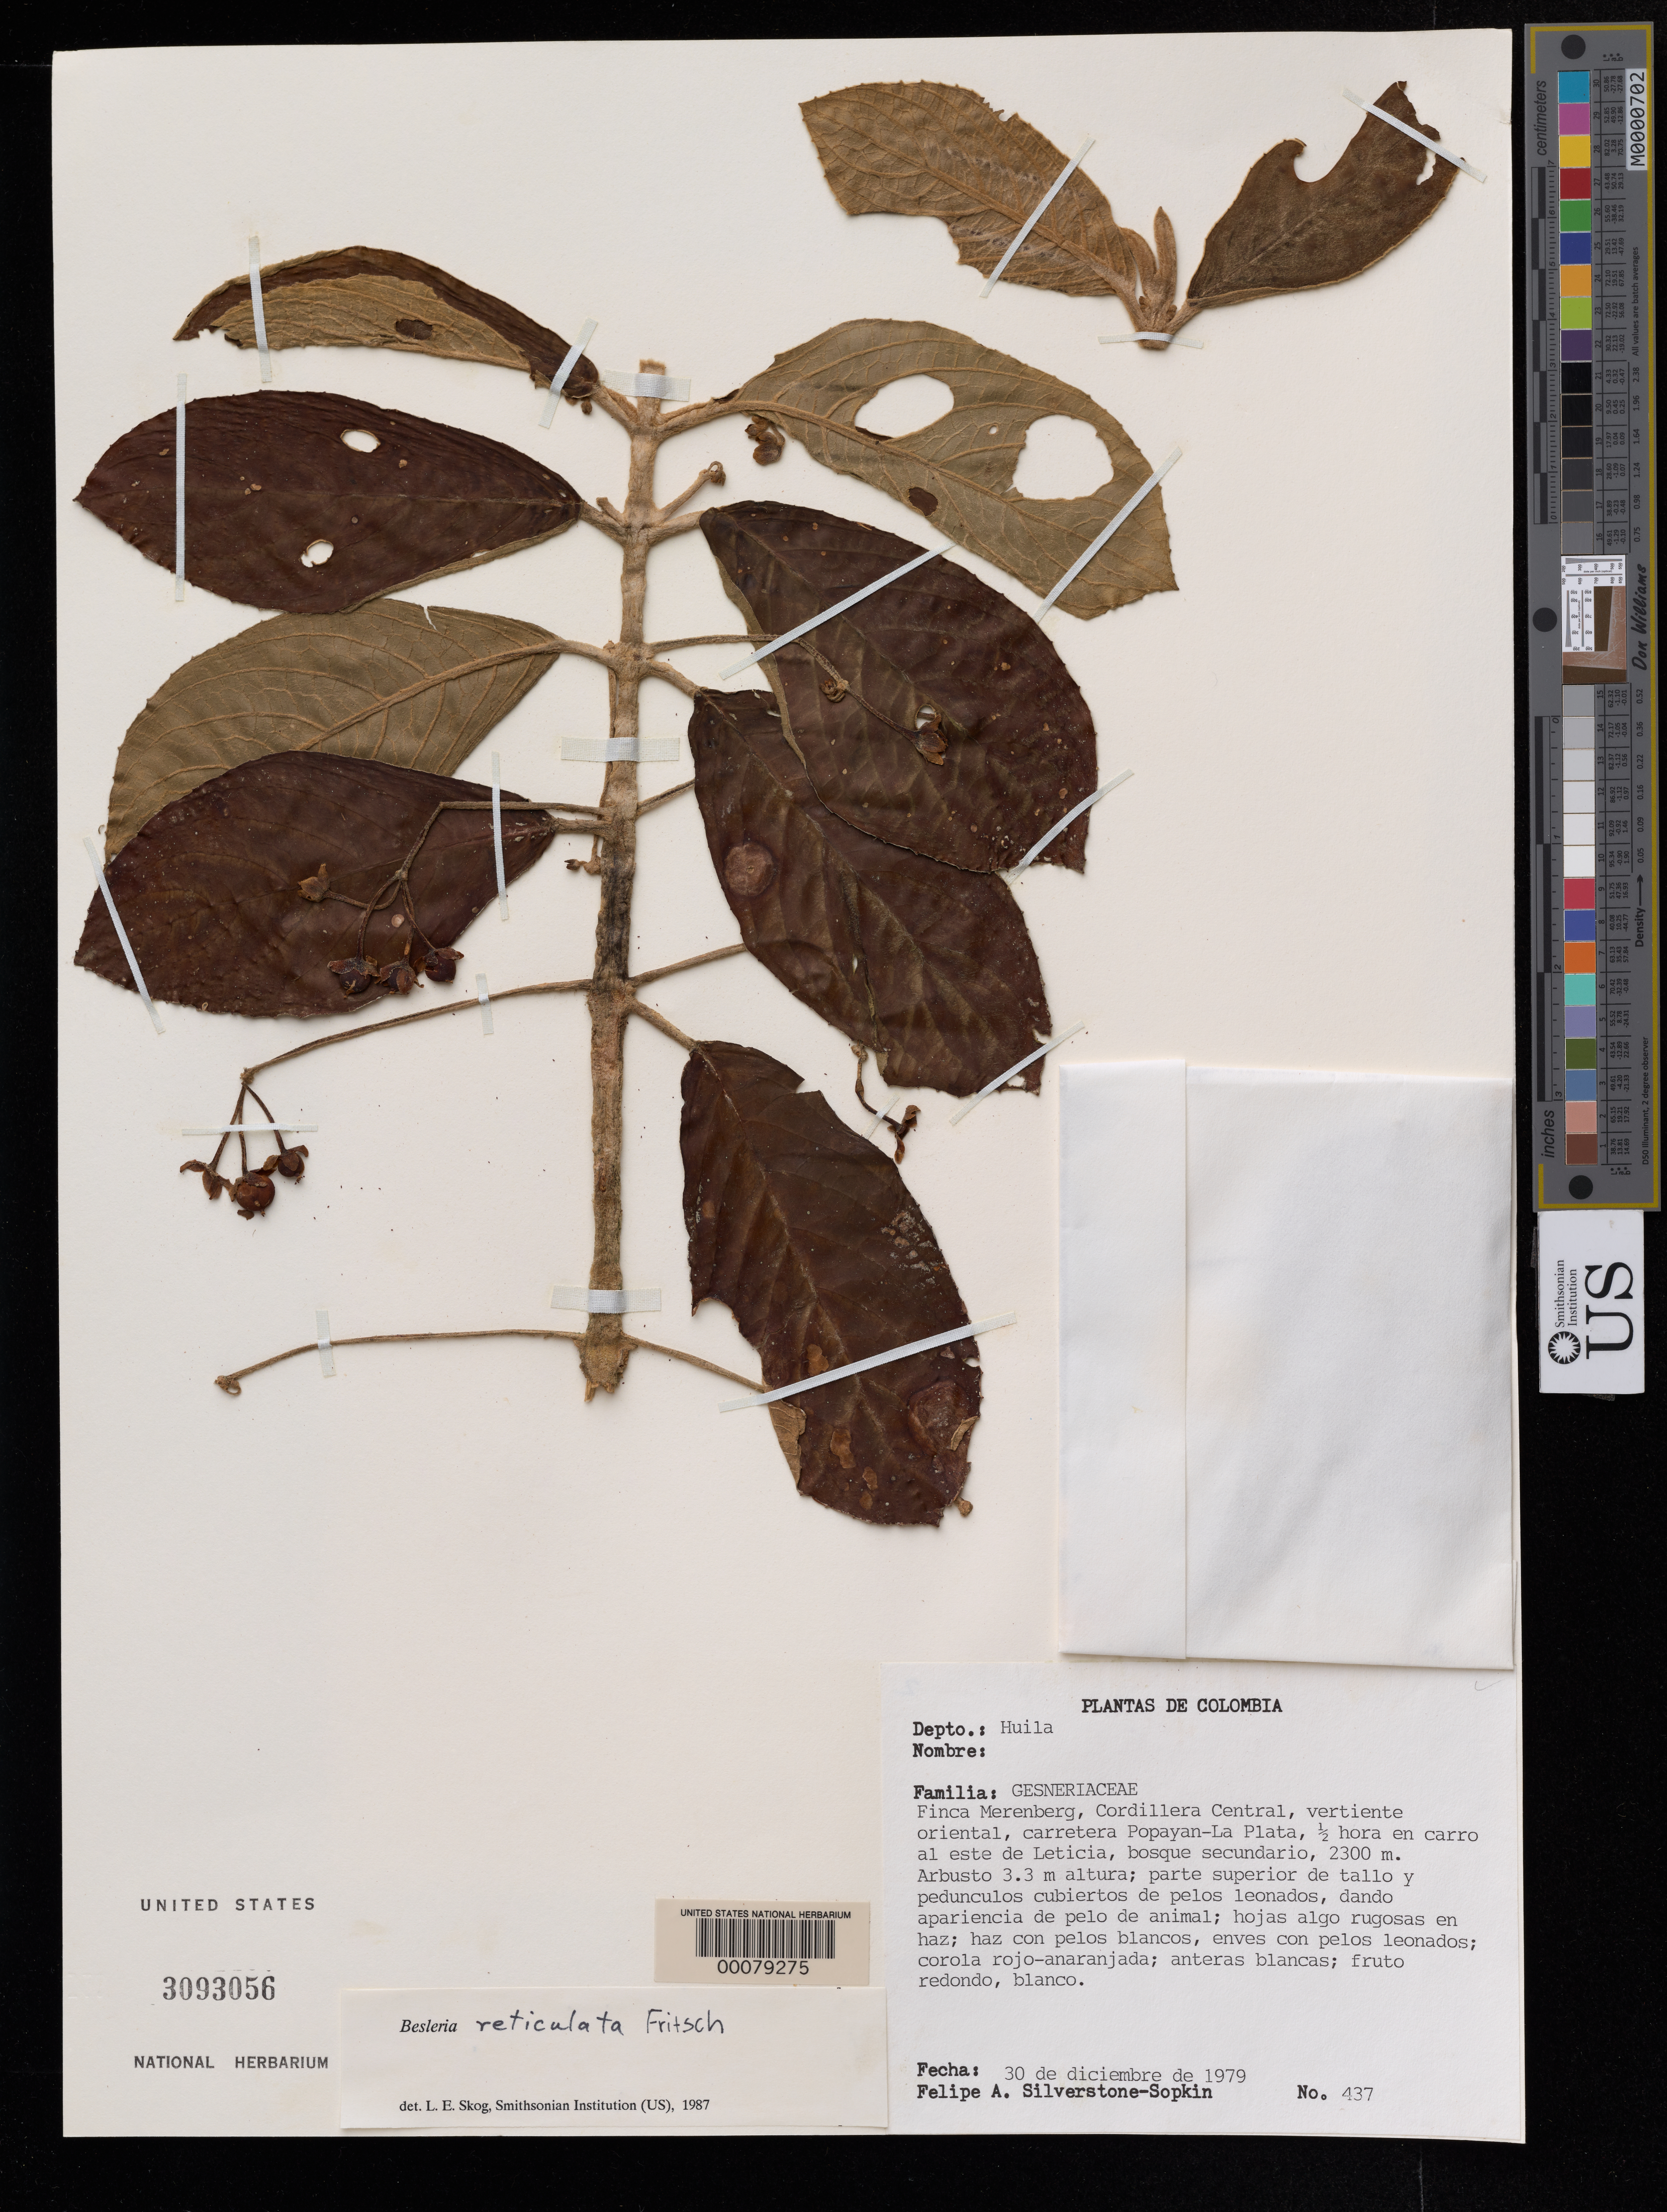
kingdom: Plantae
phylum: Tracheophyta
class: Magnoliopsida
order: Lamiales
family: Gesneriaceae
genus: Besleria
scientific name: Besleria reticulata var. reticulata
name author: Fritsch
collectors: P. A. Silverstone-Sopkin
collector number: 437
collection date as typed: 30 Dec 1979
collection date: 1979-12-30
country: Colombia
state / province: Huila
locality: Finca Merenberg, Cordillera Central, eastern slope, Popayan-La Plata highway, 1/2 hr by car E of Leticia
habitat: Secondary forest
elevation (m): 2300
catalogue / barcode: US 3093056